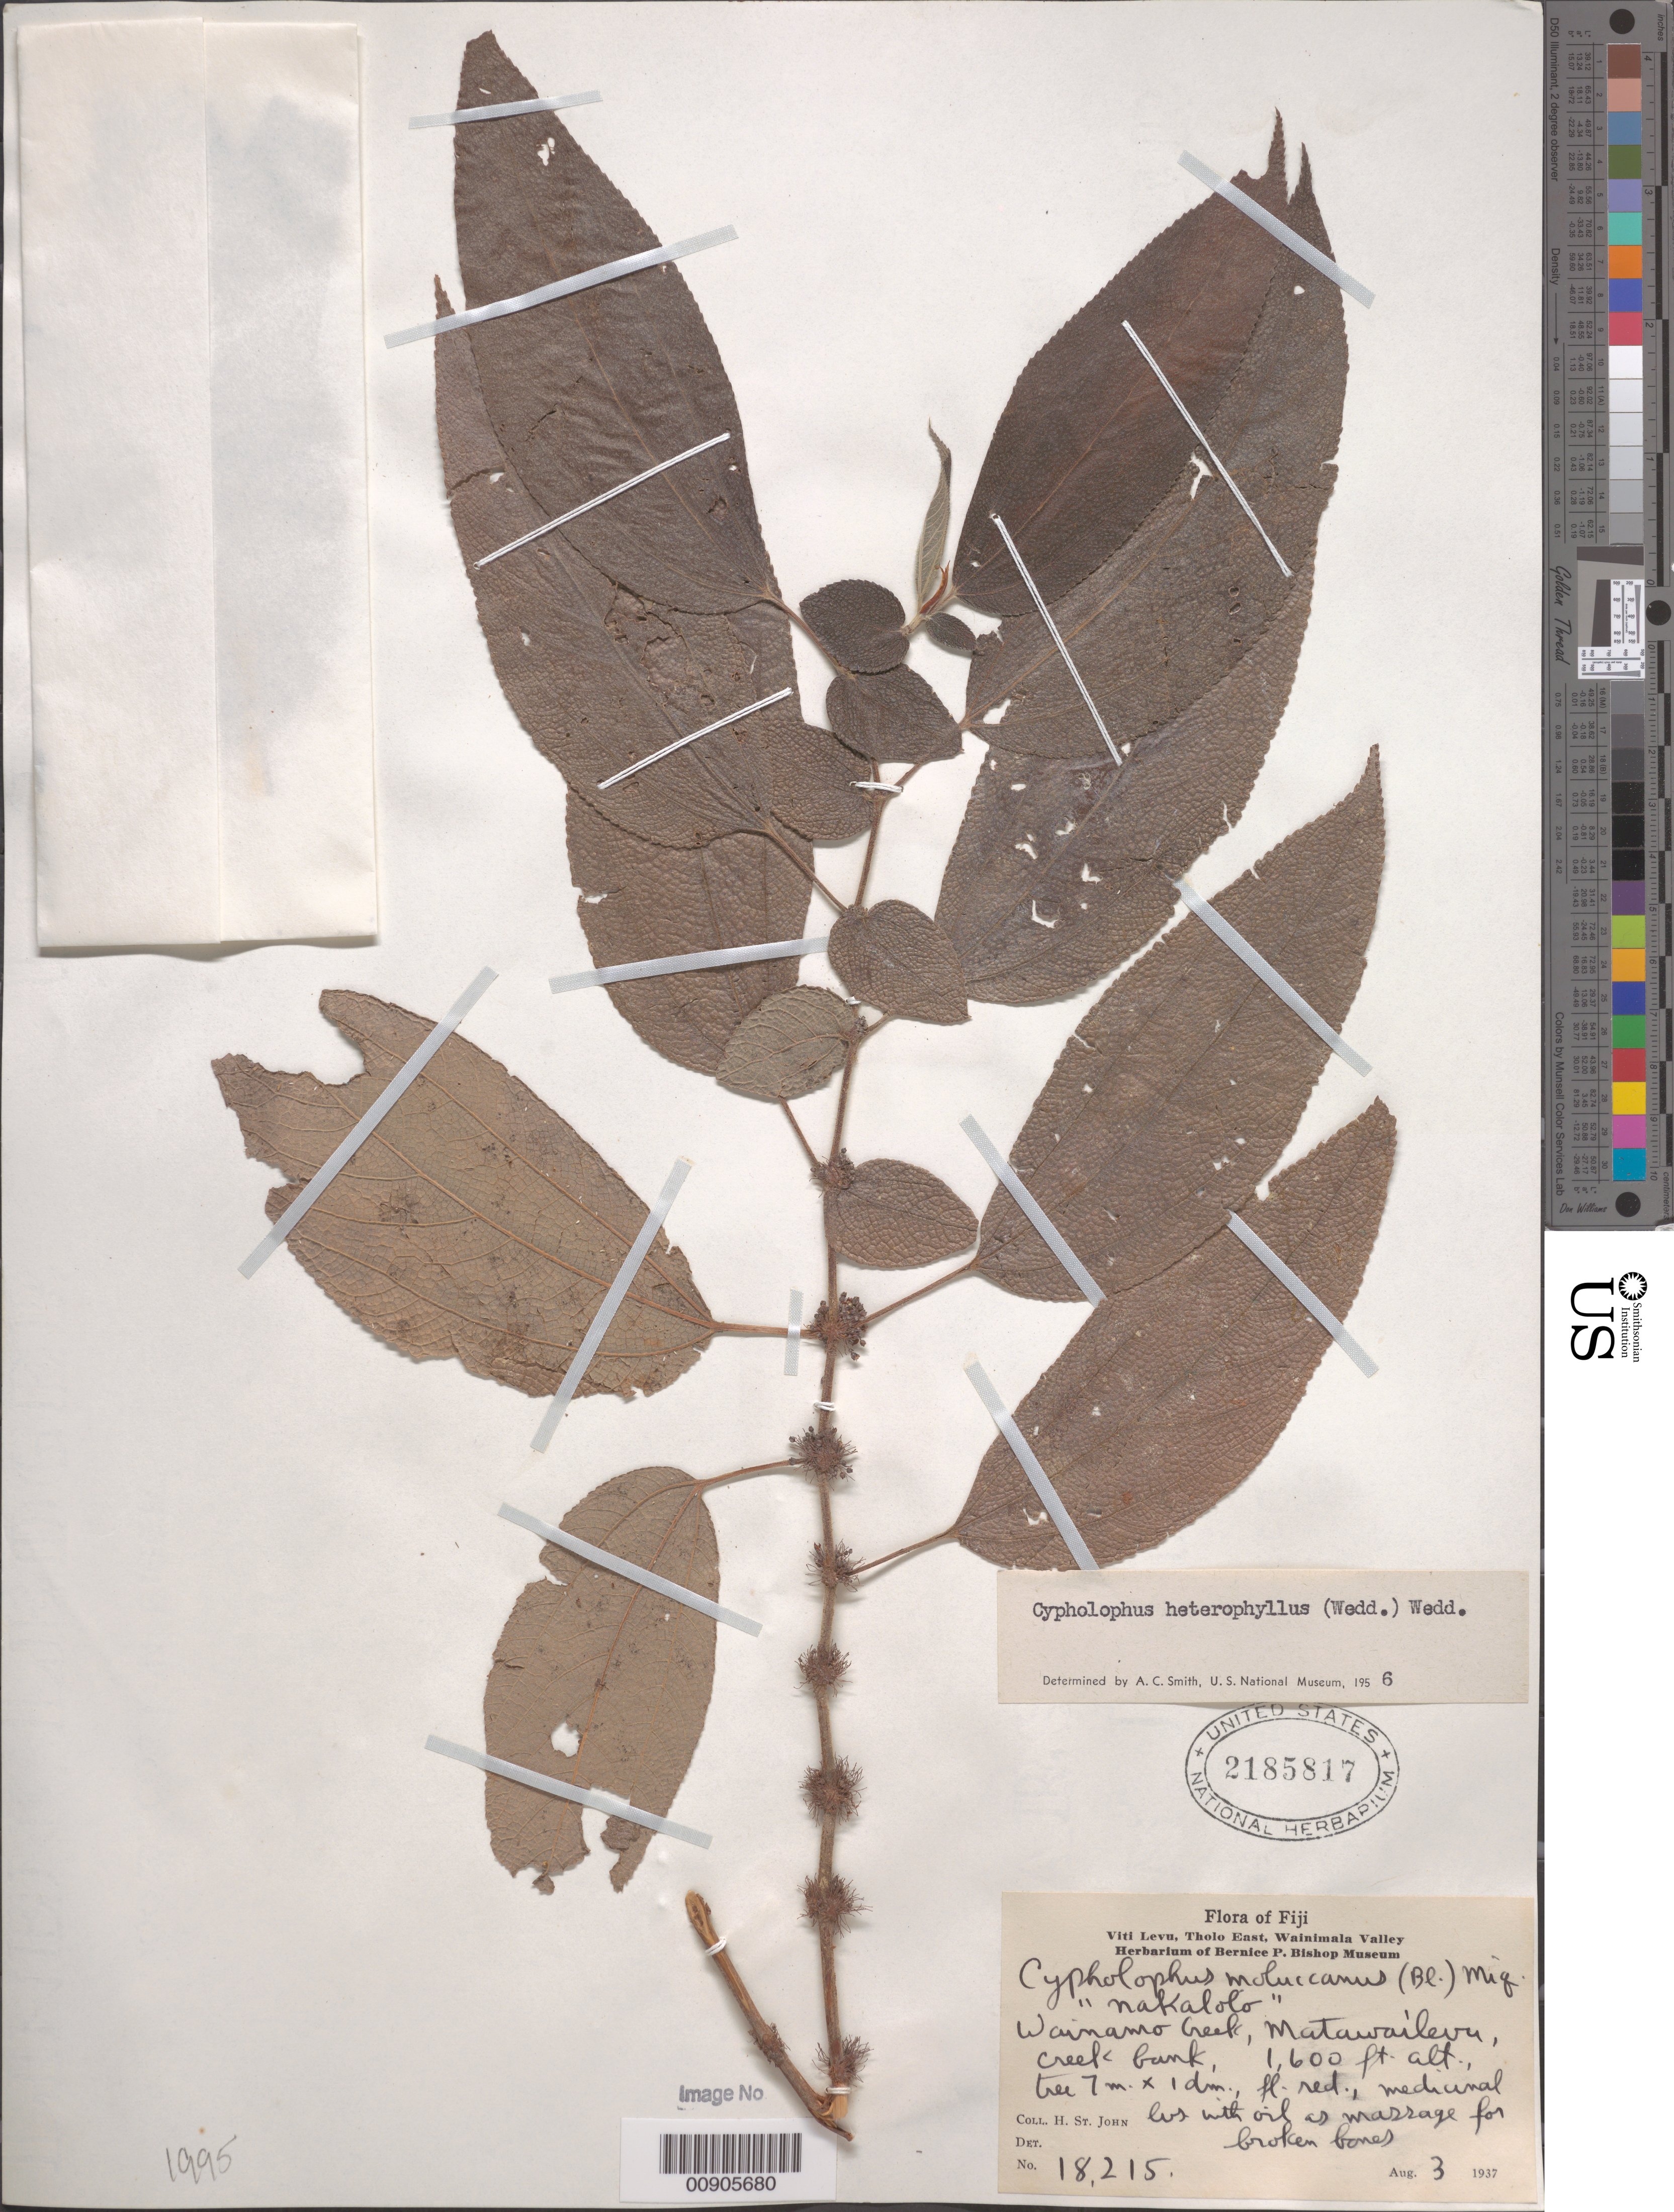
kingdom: Plantae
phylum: Tracheophyta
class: Magnoliopsida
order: Rosales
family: Urticaceae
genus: Cypholophus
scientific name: Cypholophus heterophyllus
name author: Wedd.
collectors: H. St. John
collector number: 18215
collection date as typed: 03 Aug 1937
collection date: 1937-08-03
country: Fiji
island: Viti Levu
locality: Tholo East, Wainimala Valley, Wainamo Creek, Matawailevu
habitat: Creek bank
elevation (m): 488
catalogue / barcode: US 2185817